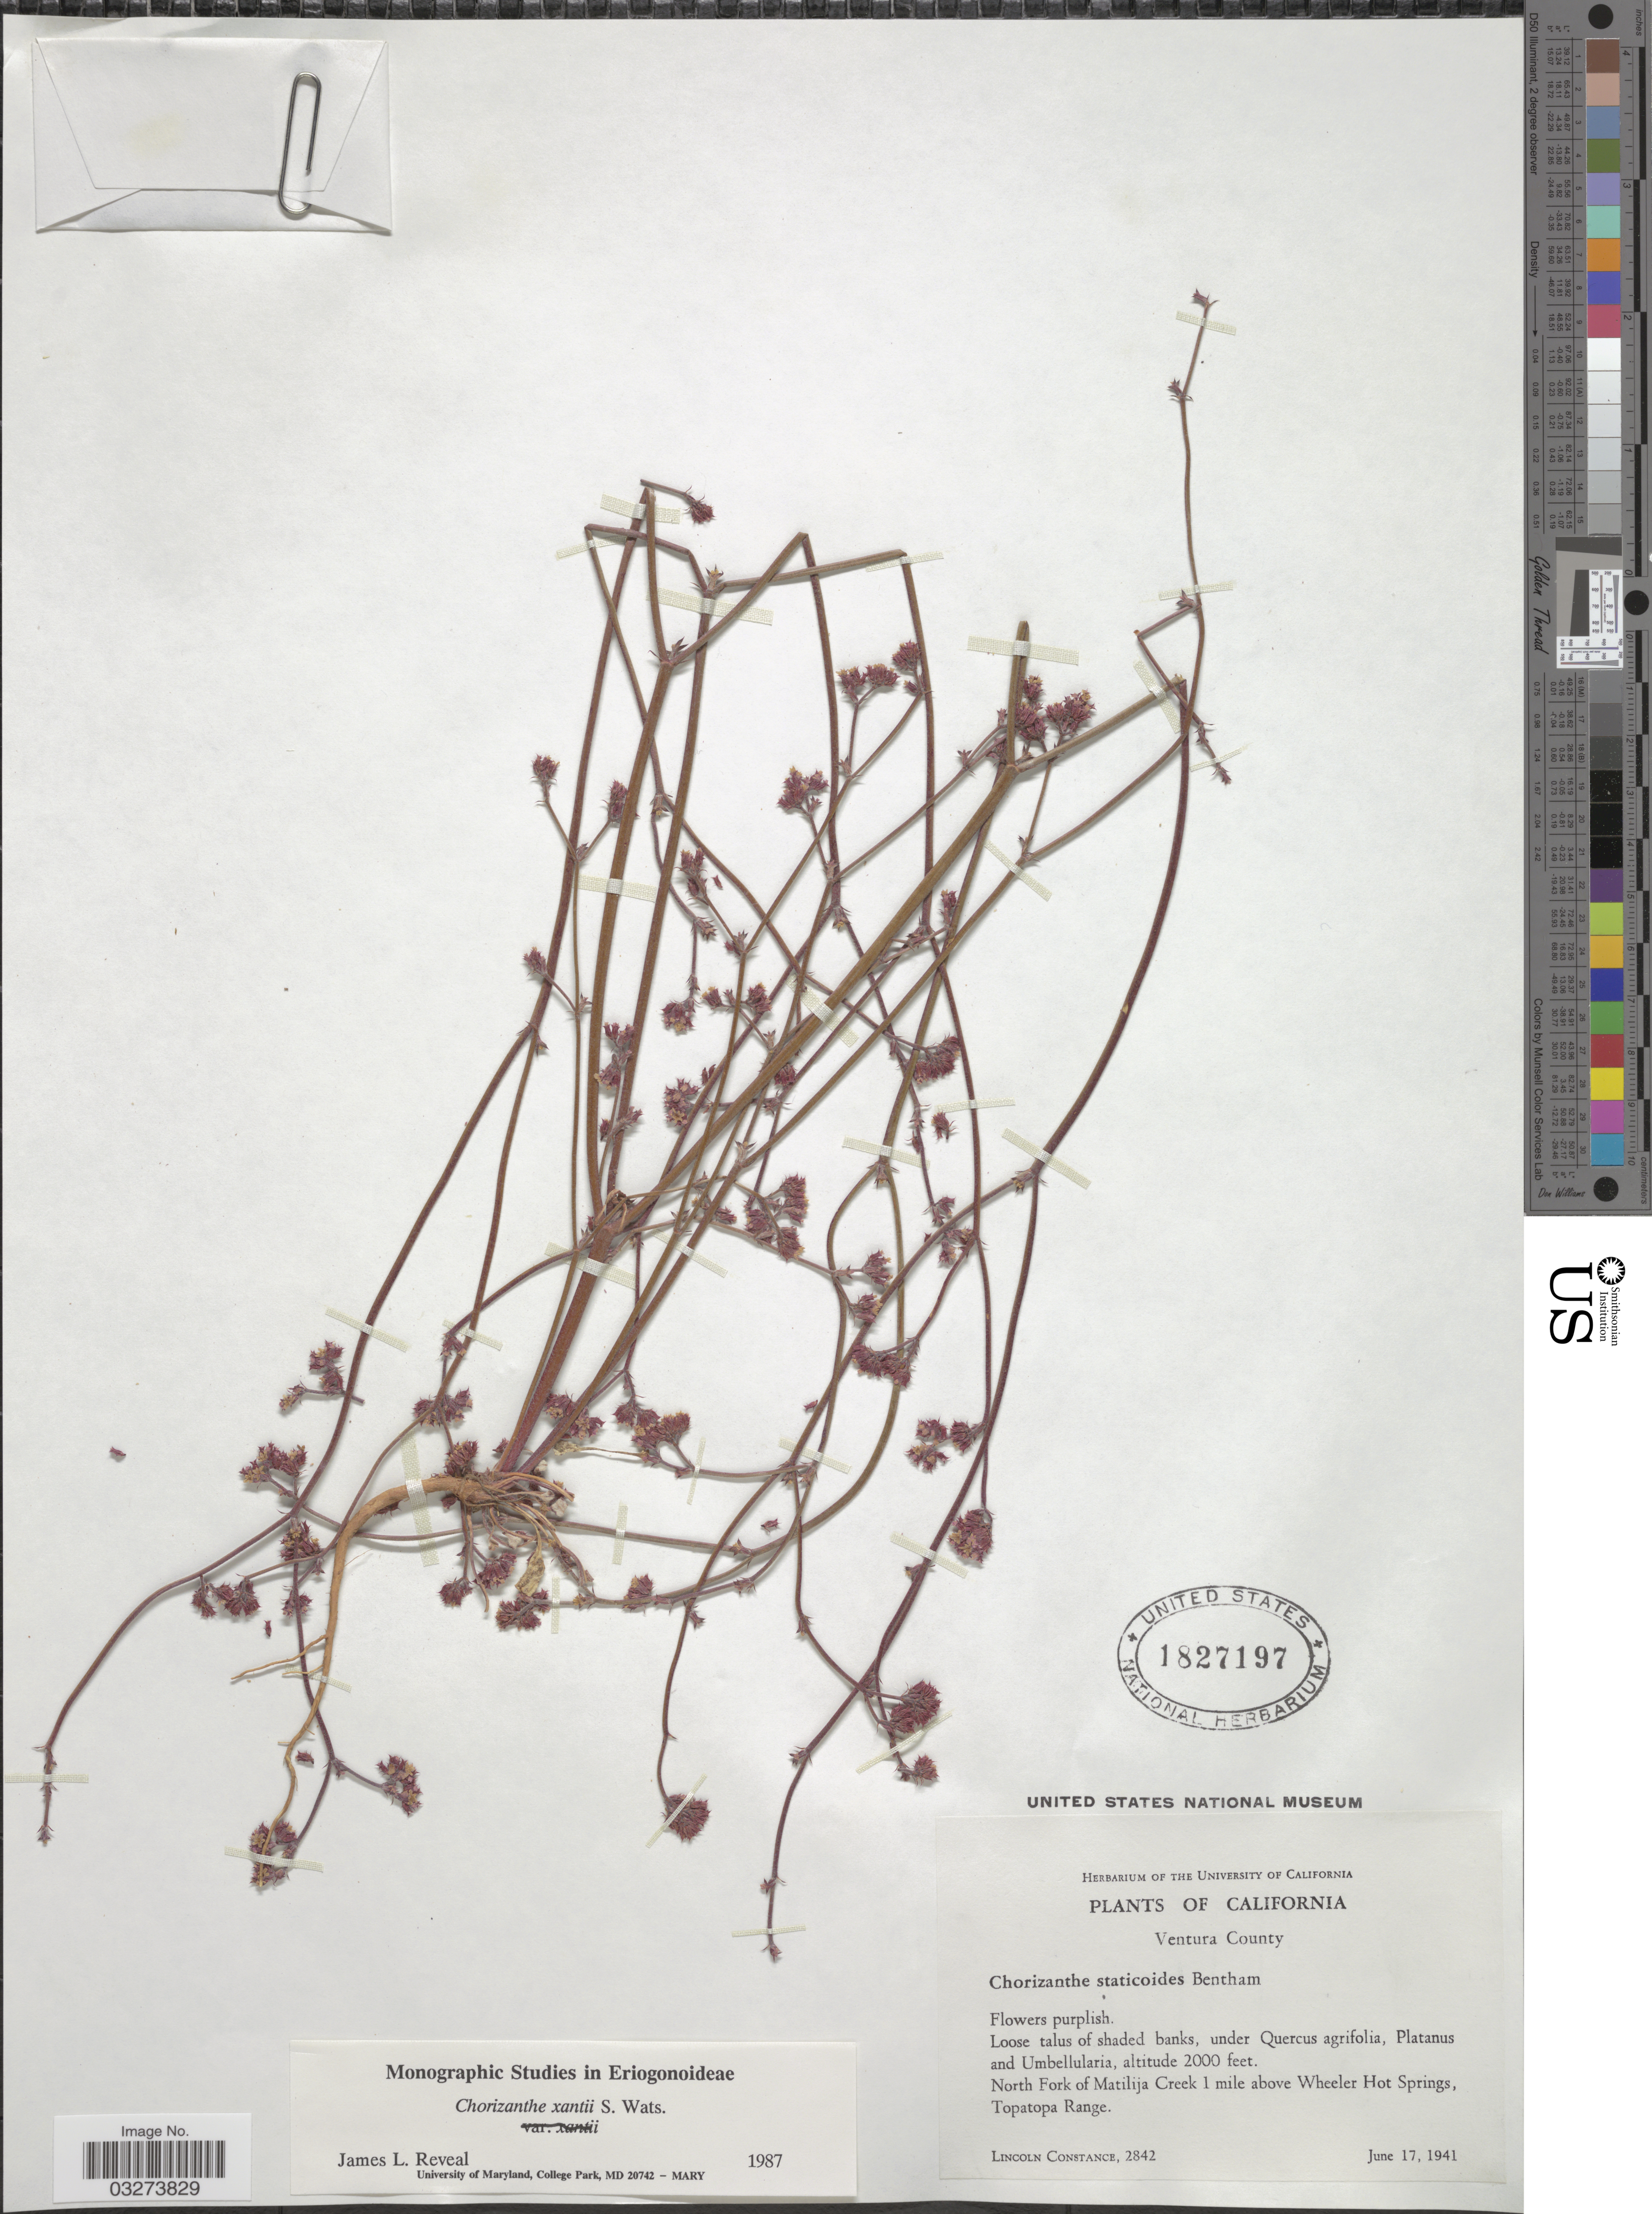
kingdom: Plantae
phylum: Tracheophyta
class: Magnoliopsida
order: Caryophyllales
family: Polygonaceae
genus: Chorizanthe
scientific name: Chorizanthe xanti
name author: S. Watson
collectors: L. Constance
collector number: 2842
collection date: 1941-06-17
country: United States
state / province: California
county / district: Ventura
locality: Ventura County. North Fork of Matilija Creek 1 mile above Wheeler Hot Springs, Topatopa Range.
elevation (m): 610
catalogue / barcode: US 1827197